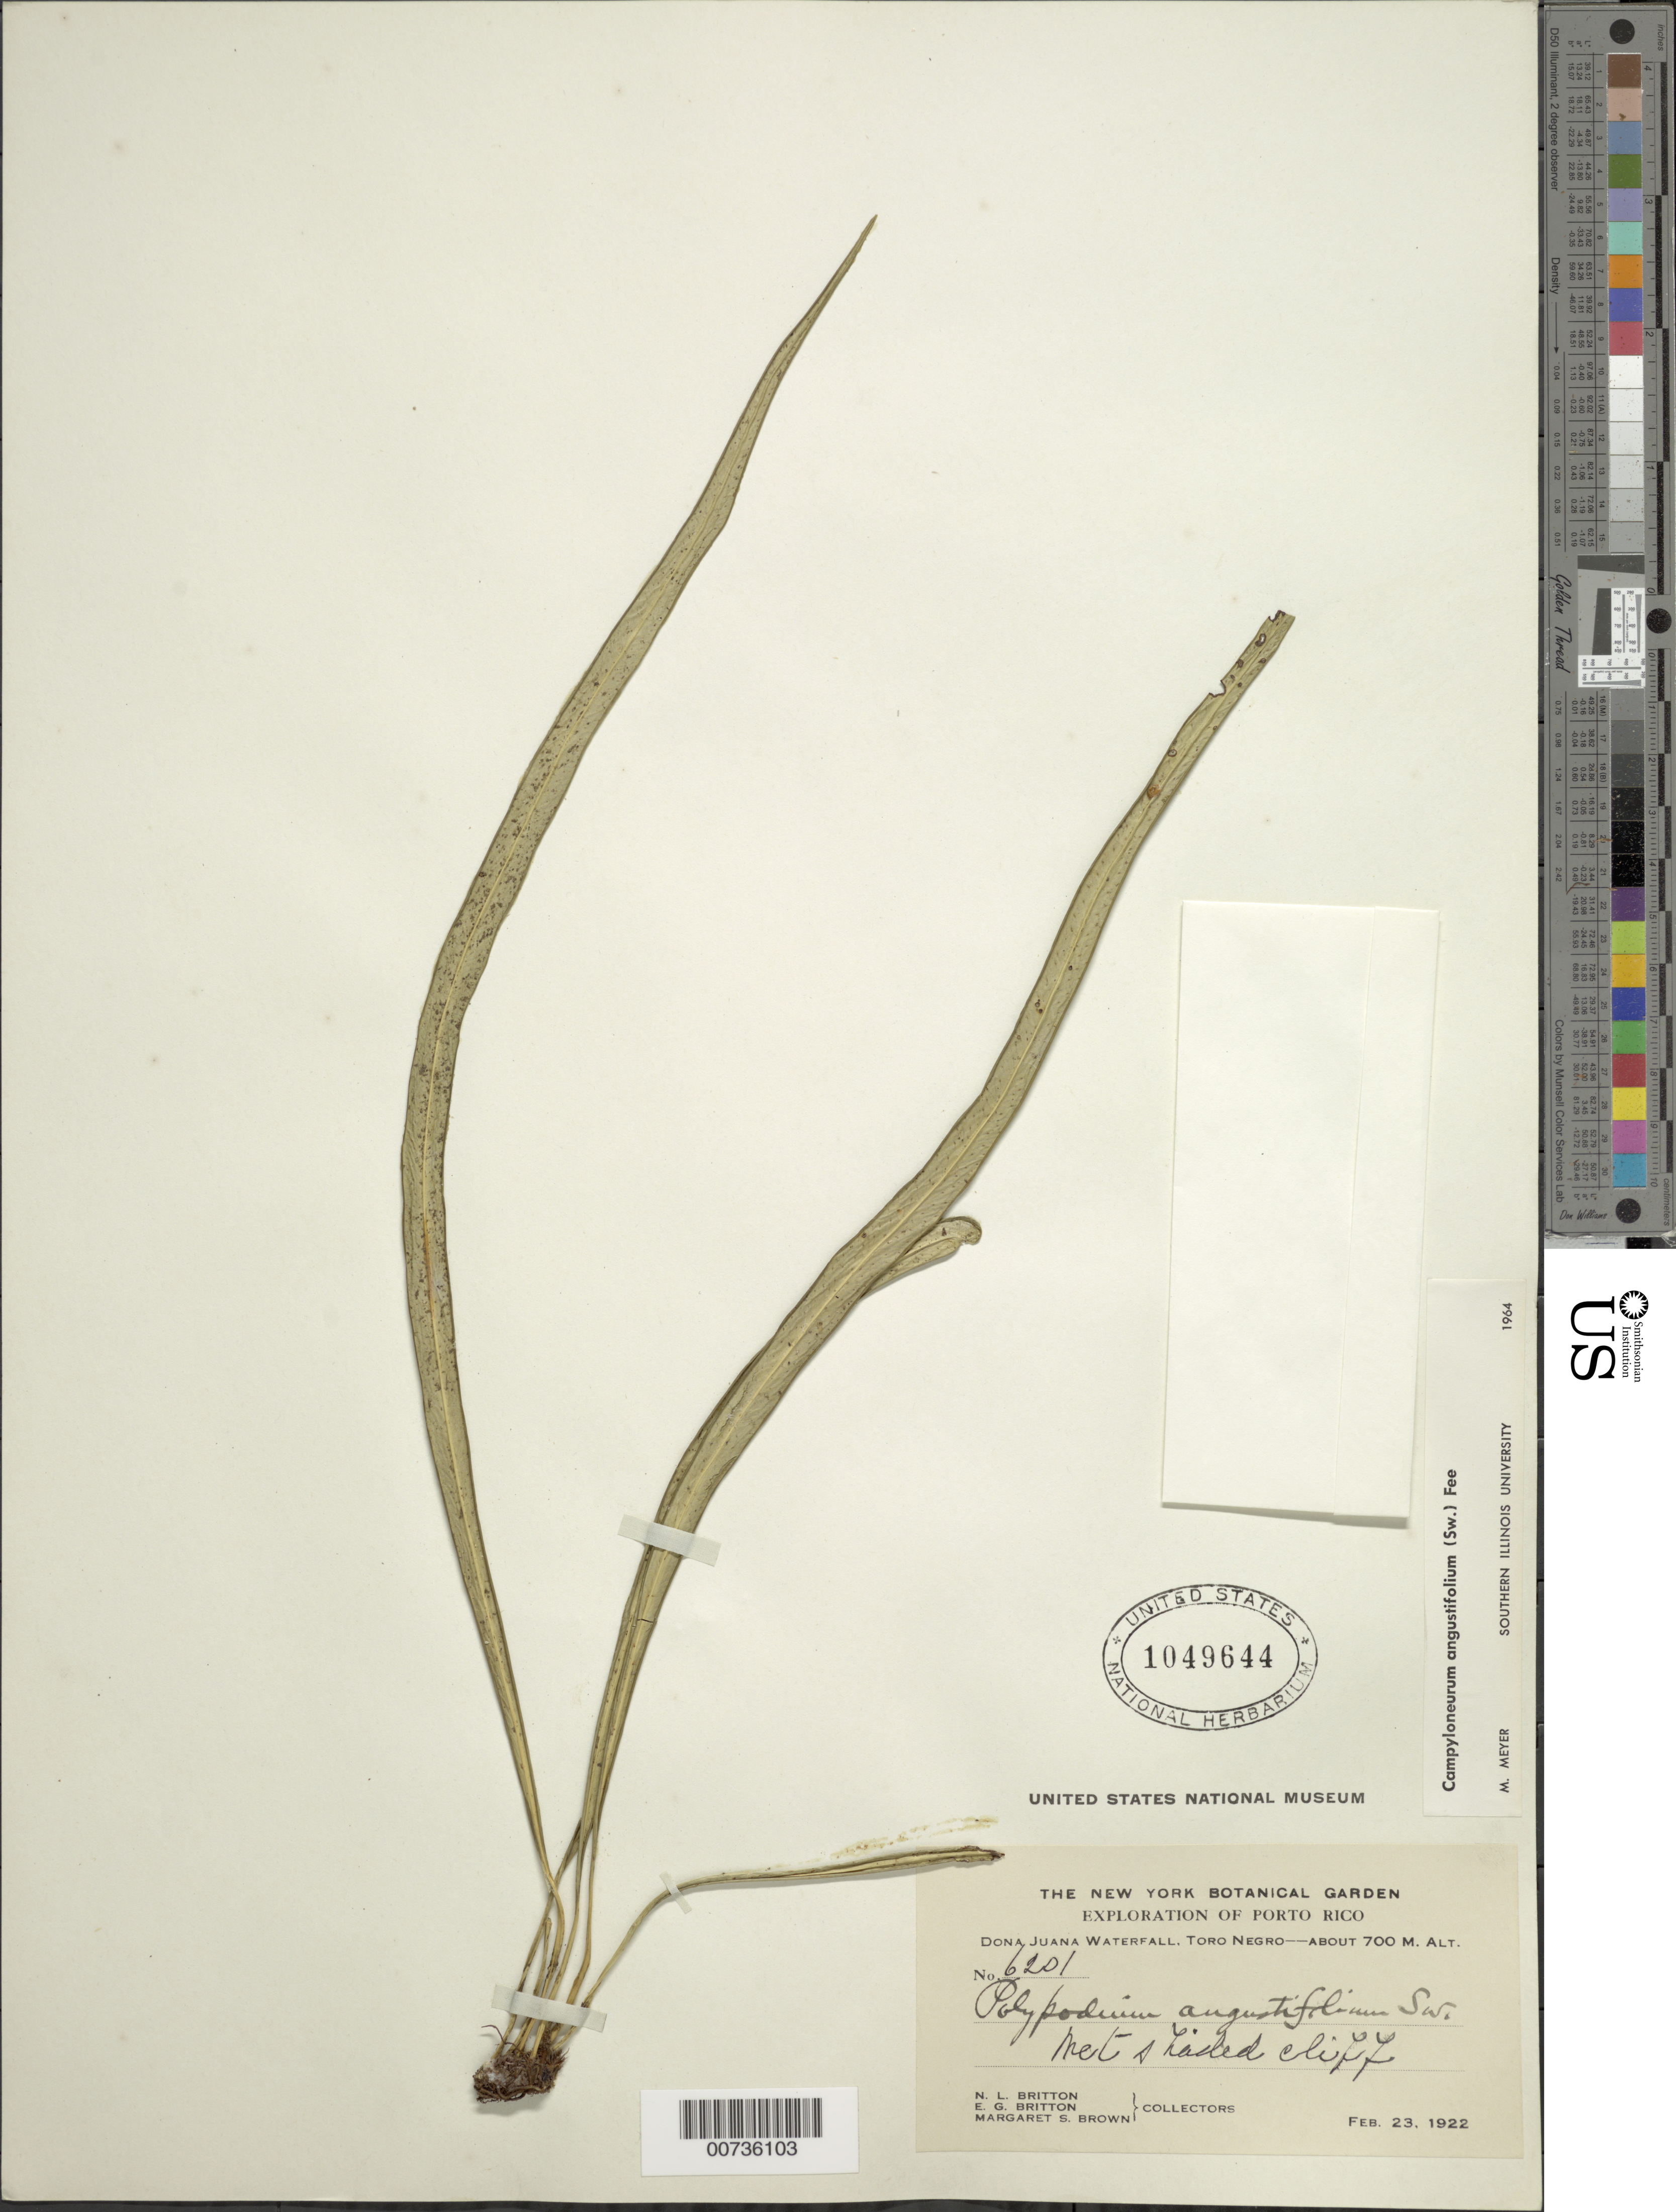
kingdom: Plantae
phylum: Tracheophyta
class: Polypodiopsida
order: Polypodiales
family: Polypodiaceae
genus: Campyloneurum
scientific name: Campyloneurum angustifolium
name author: (Sw.) Fée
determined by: Meyer, M.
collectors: N. Britton, E. G. Britton & M. S. Brown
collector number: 6201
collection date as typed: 23 Feb 1922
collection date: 1922-02-23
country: Puerto Rico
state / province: Villalba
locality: Doña Juana Waterfall, Toro Negro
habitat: Next shaded cliff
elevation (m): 700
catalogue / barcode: US 1049644